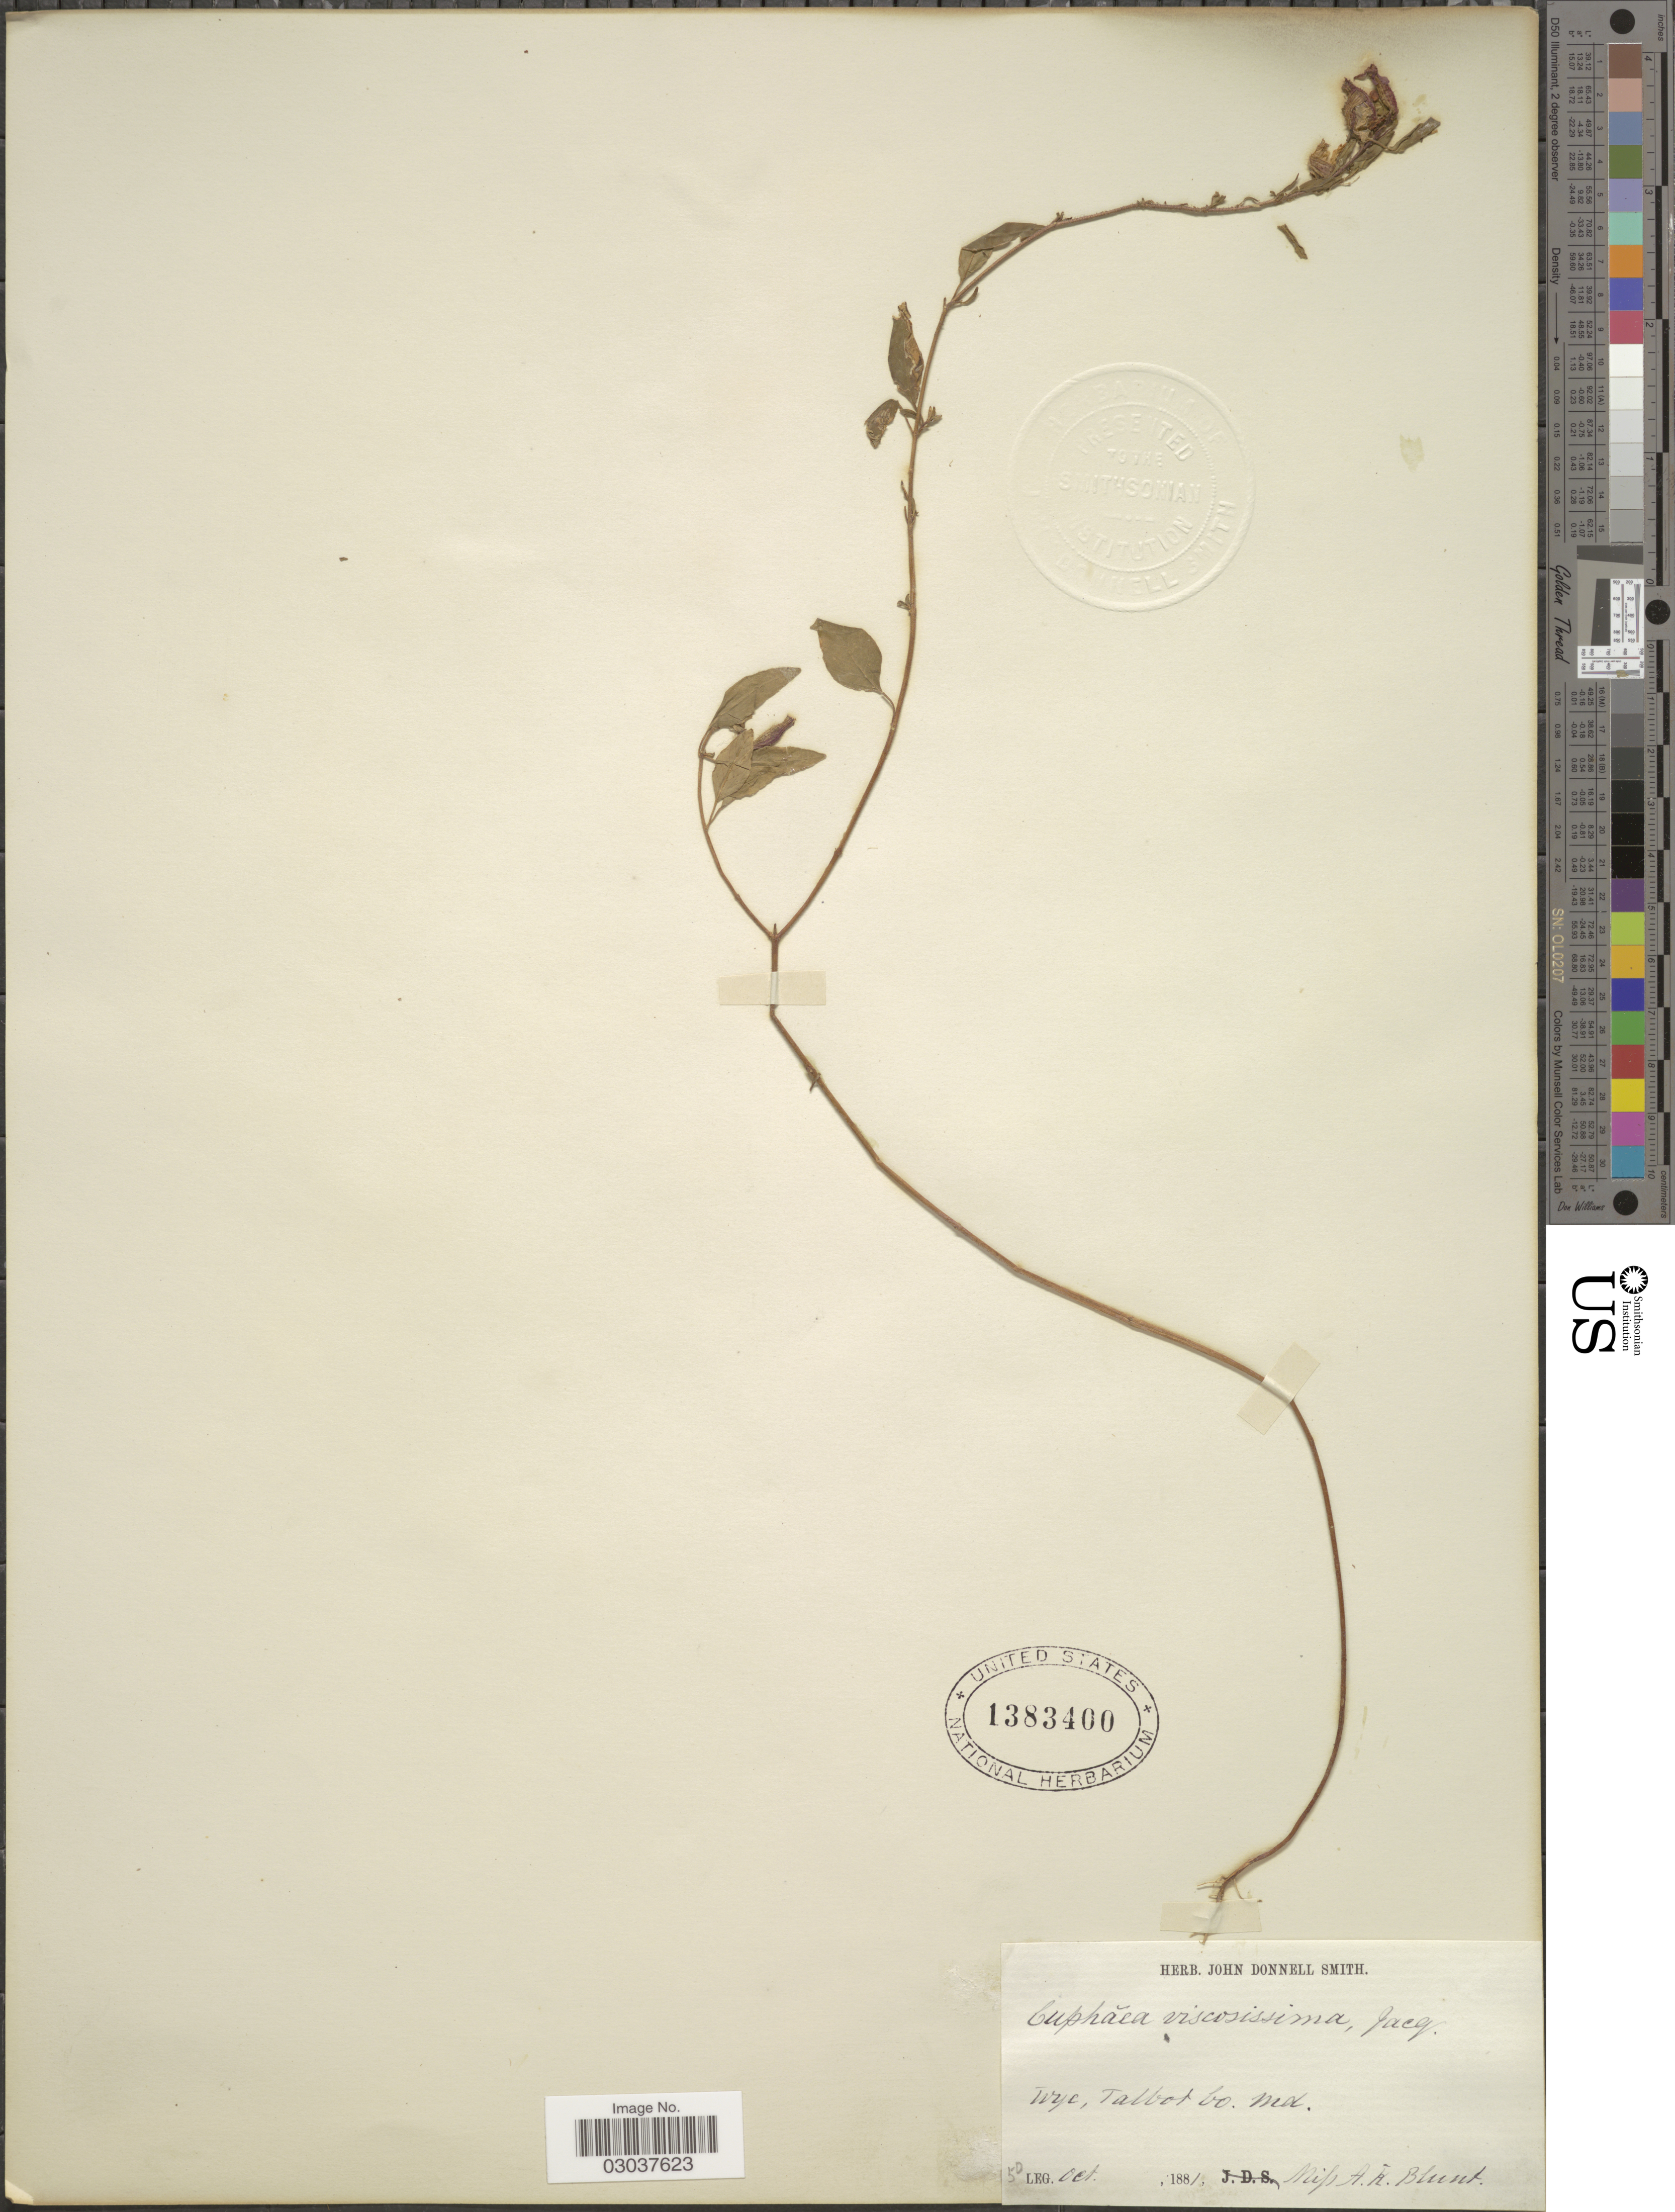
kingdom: Plantae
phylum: Tracheophyta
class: Magnoliopsida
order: Myrtales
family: Lythraceae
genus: Cuphea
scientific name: Cuphea petiolata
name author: Pohl ex Koehne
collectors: A. Blunt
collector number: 50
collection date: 1881-10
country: United States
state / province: Maryland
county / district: Talbot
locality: Wye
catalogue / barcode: US 1383400